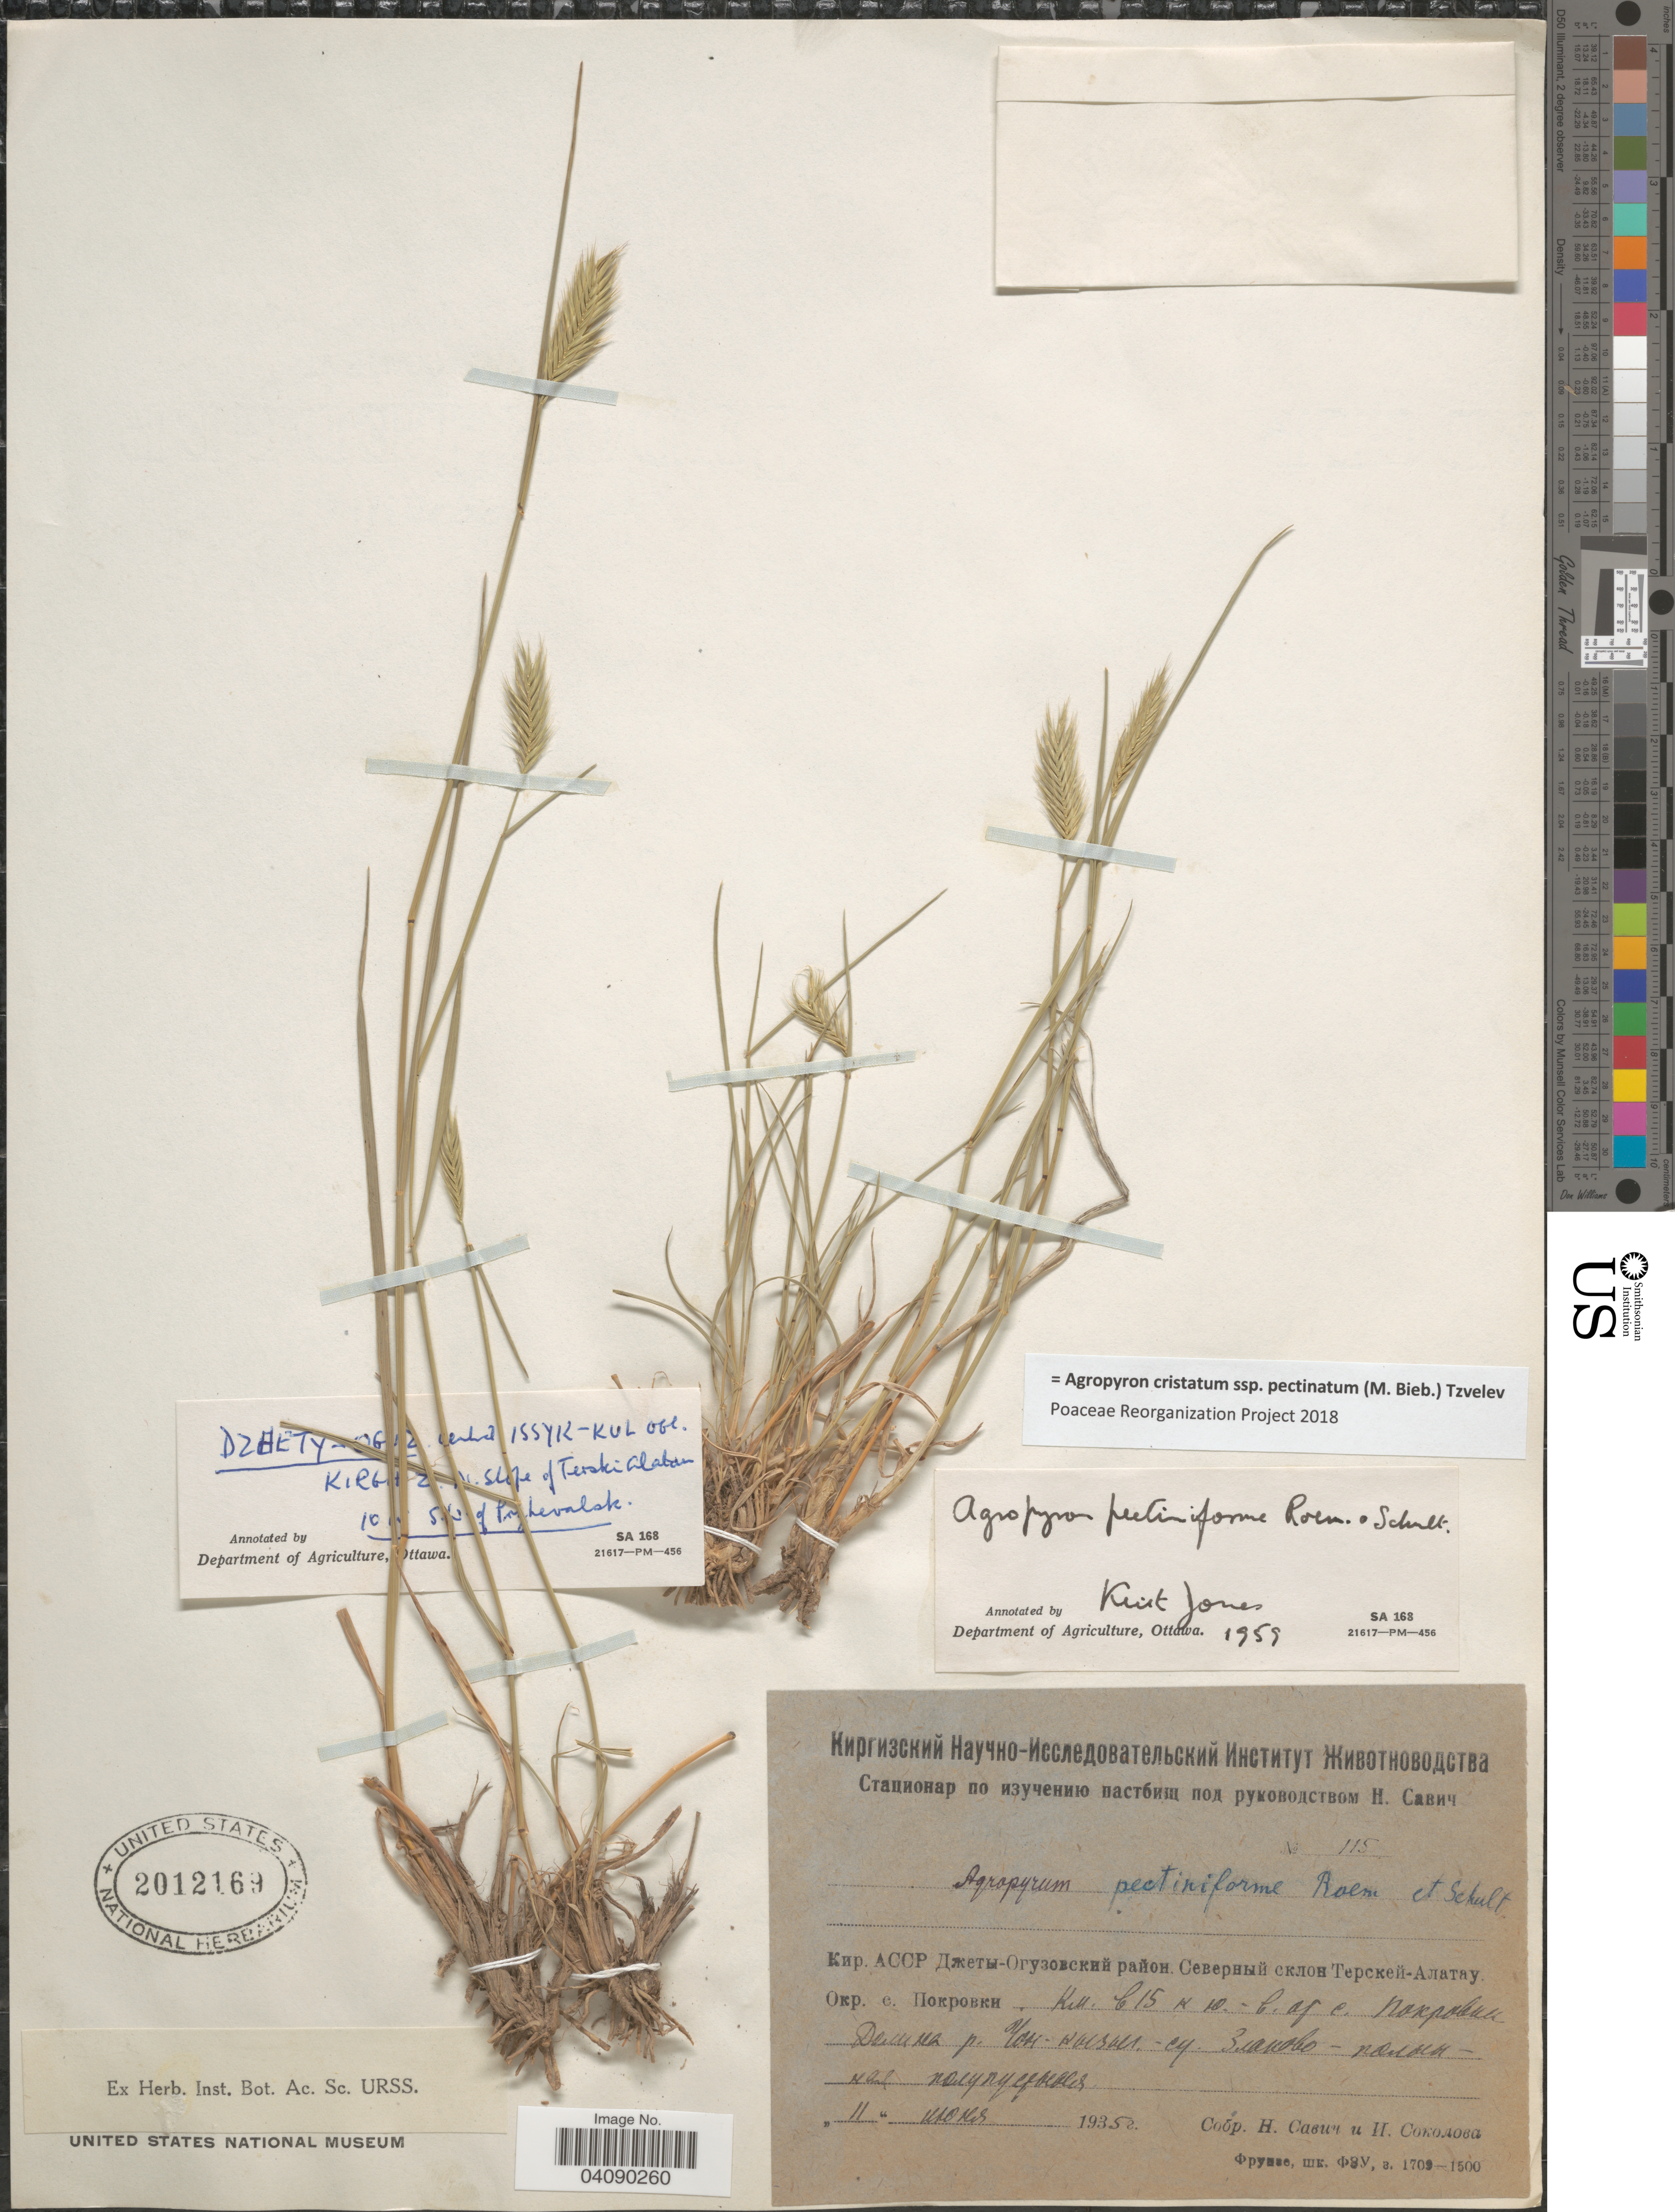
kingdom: Plantae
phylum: Tracheophyta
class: Liliopsida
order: Poales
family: Poaceae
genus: Agropyron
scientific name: Agropyron cristatum subsp. pectinatum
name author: (M. Bieb.) Tzvelev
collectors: N. Savich & I. Sokolova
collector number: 115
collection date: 1935-06-11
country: Kyrgyzstan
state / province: Ysyk-Kol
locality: Jeti-Oguz District, 15 km SE of village Pokrovka, valley of river Chon-Kyzylsu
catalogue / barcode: US 2012169